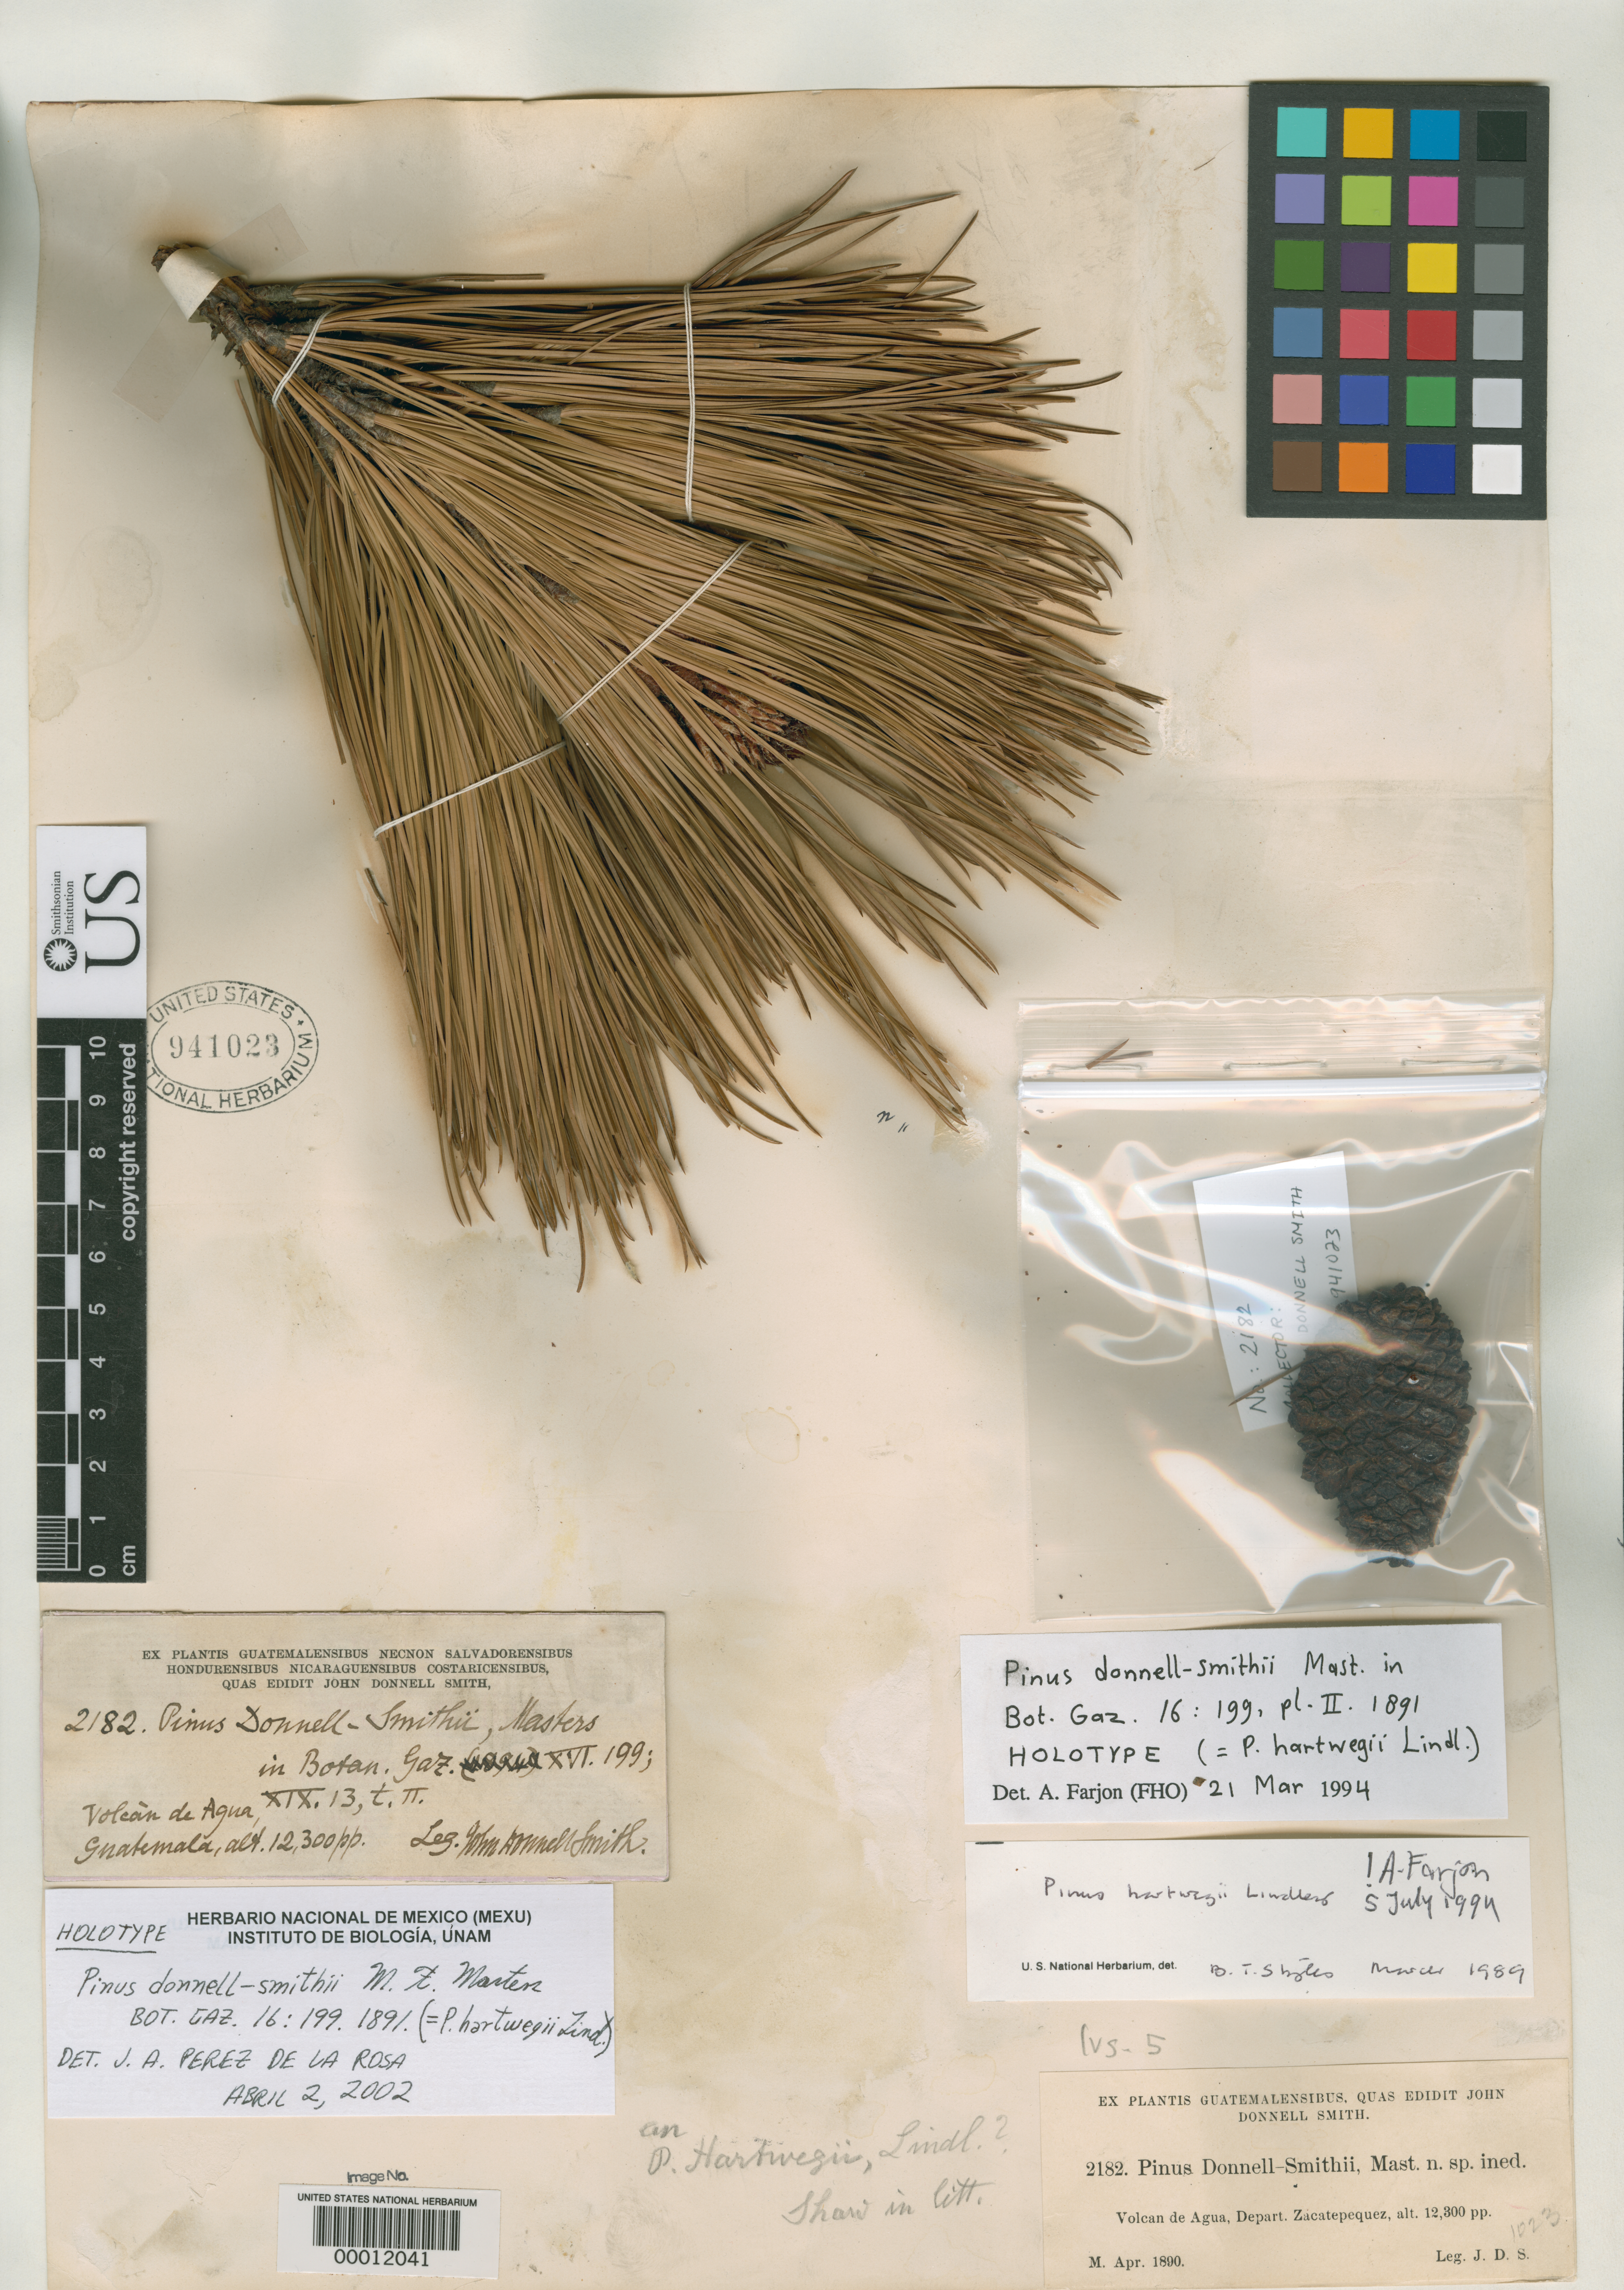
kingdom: Plantae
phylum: Tracheophyta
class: Pinopsida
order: Pinales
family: Pinaceae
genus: Pinus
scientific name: Pinus donnell-smithii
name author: Mast.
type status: Holotype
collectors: J. Donnell Smith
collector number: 2182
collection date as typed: Apr 1890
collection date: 1890-04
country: Guatemala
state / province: Sacatepéquez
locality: Volcan de Agua.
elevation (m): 3749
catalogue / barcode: US 941023